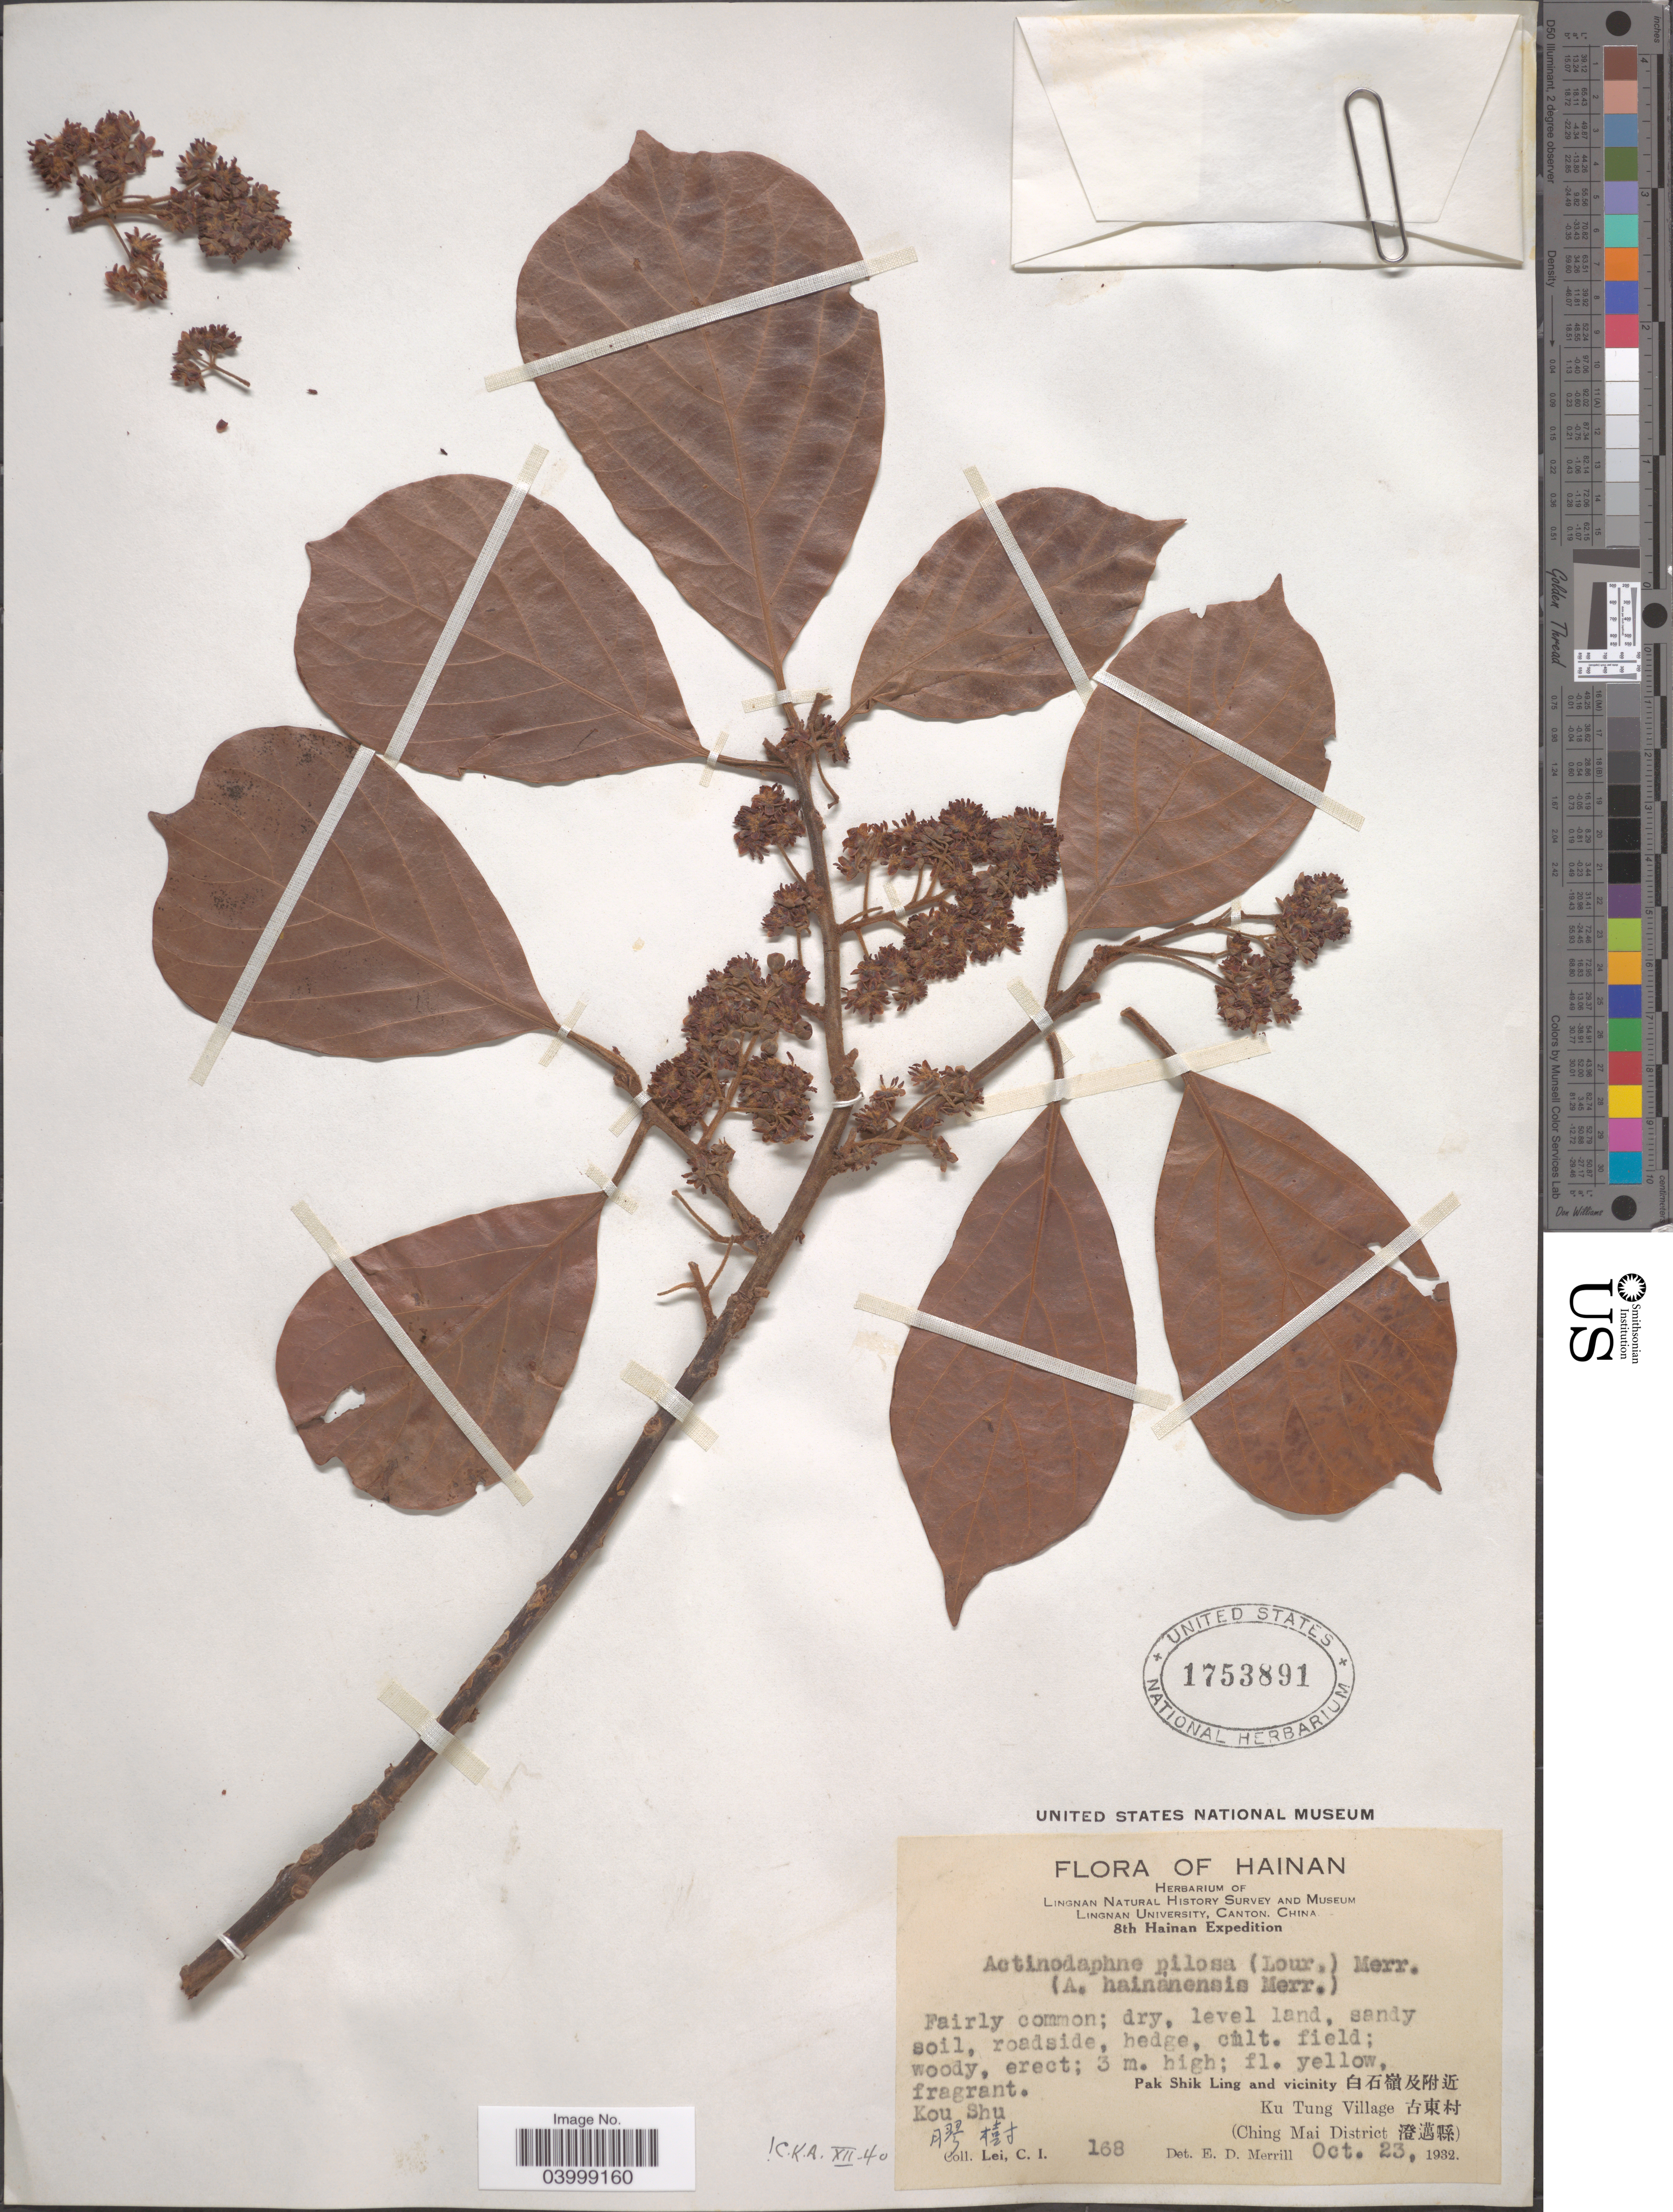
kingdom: Plantae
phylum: Tracheophyta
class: Magnoliopsida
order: Laurales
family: Lauraceae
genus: Actinodaphne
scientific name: Actinodaphne pilosa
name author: (Lour.) Merr.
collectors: C. I. Lei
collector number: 168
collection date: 1932-10-23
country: China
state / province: Hainan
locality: Kou Shu. Pak Shik Ling and vicinity X. Ku Tung Village X. (Ching Mai District X).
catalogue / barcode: US 1752891